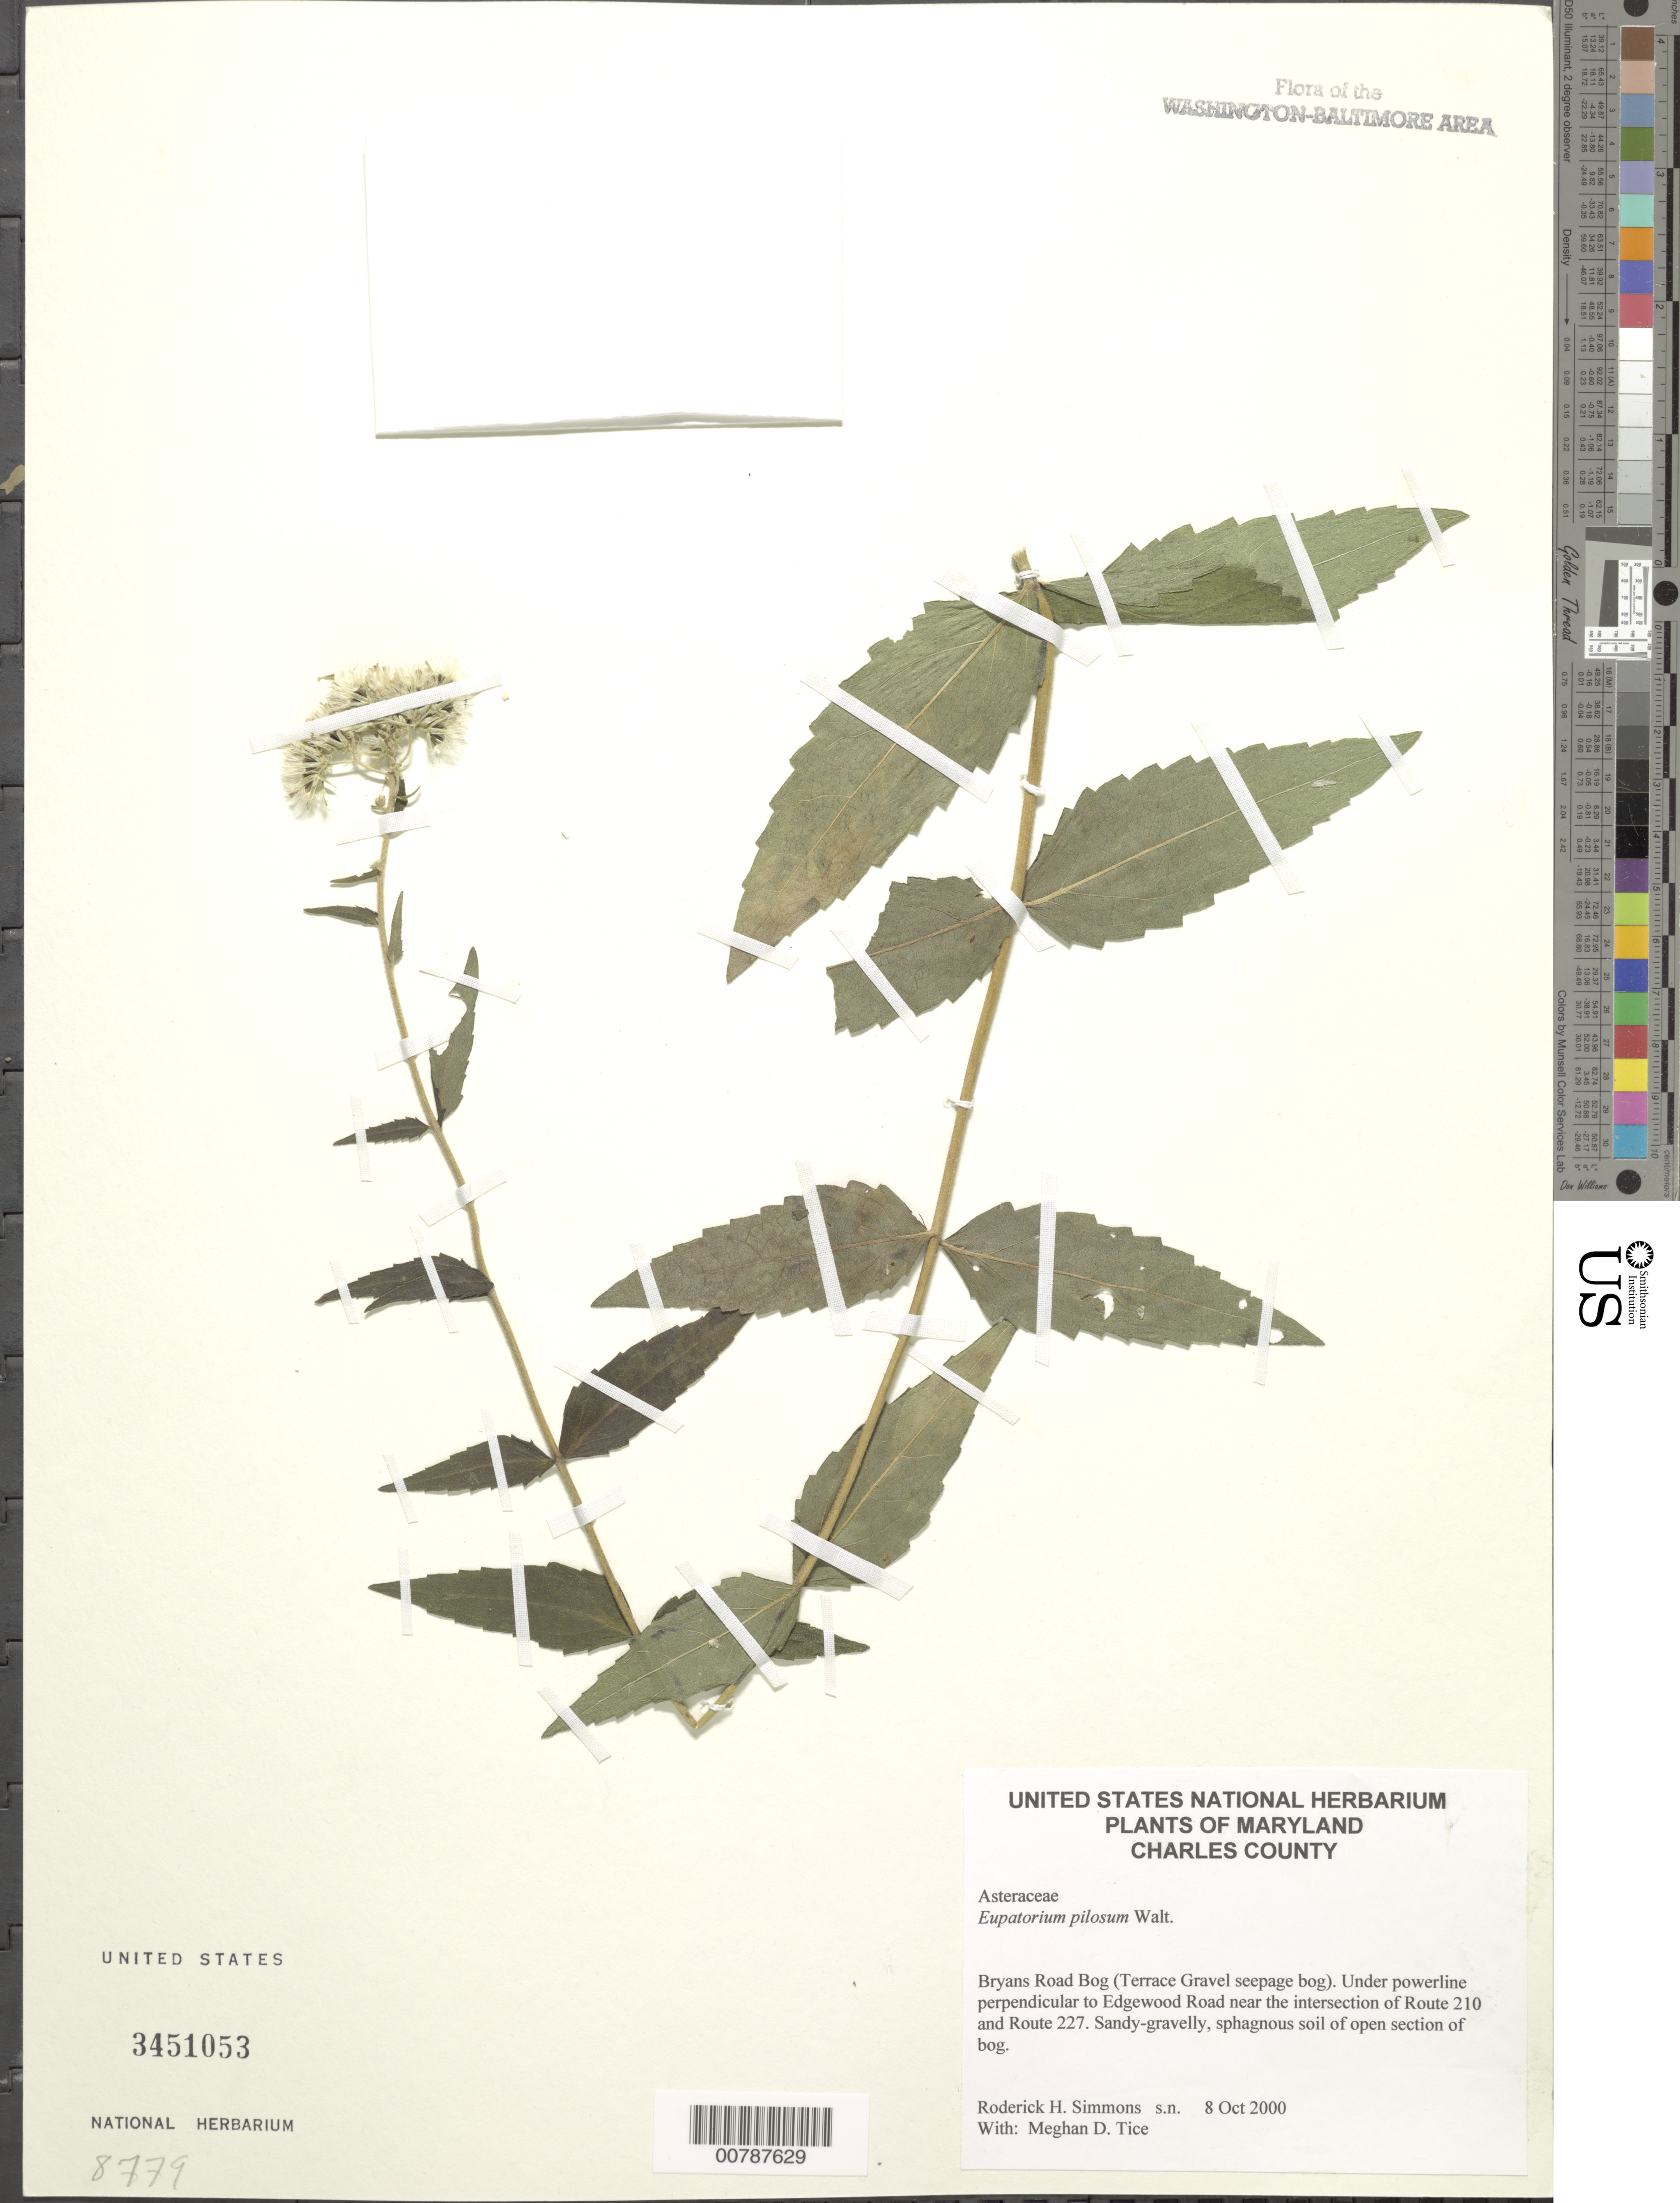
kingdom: Plantae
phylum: Tracheophyta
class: Magnoliopsida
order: Asterales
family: Asteraceae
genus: Eupatorium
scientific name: Eupatorium pilosum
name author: Walter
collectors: R. H. Simmons & M. Tice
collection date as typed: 8 Oct 2000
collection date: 2000-10-08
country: United States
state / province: Maryland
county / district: Charles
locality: Bryans Road Bog (Terrace Gravel seepage bog). Under powerline perpendicular to Edgewood Road near the intersection of Route 210 and Route 227.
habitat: Sandy gravelly, sphagnous soil of open section of bog.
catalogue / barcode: US 3451053